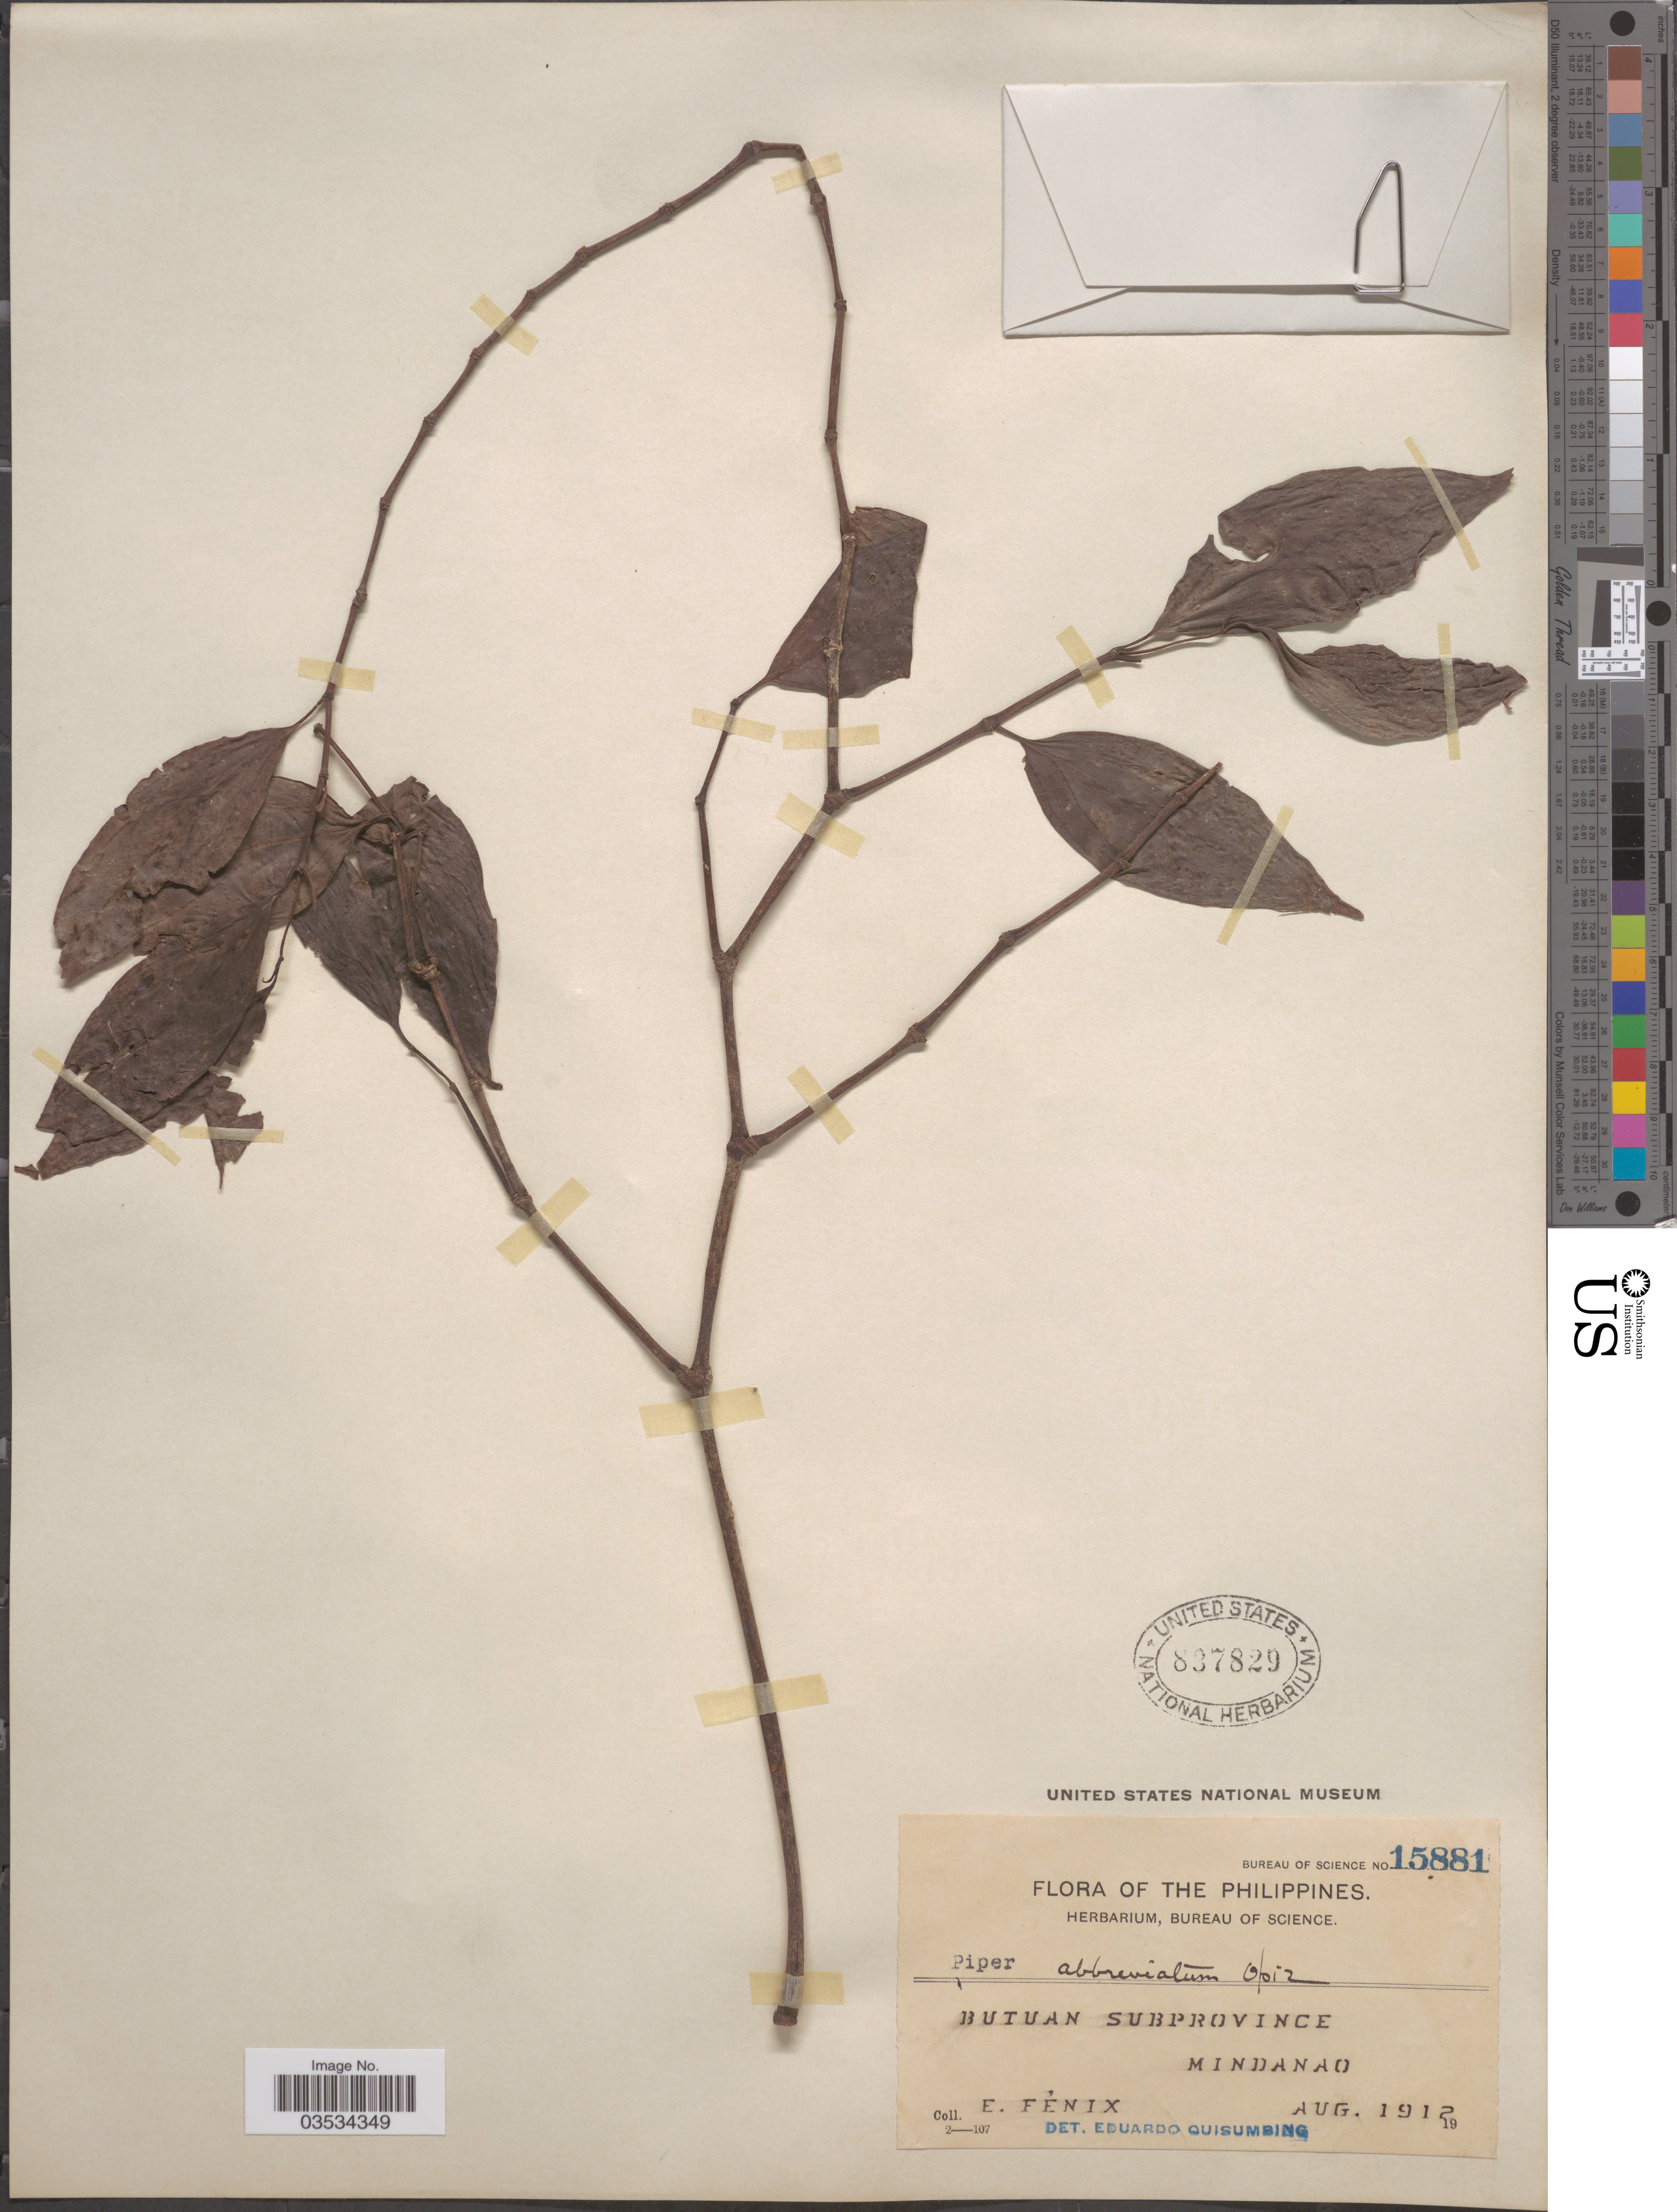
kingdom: Plantae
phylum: Tracheophyta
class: Magnoliopsida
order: Piperales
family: Piperaceae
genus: Piper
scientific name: Piper abbreviatum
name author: Opiz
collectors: E. Fénix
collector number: Bureau of Science 15881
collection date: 1912-08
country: Philippines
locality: Butuan Subprovince. Mindanao.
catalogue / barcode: US 837829